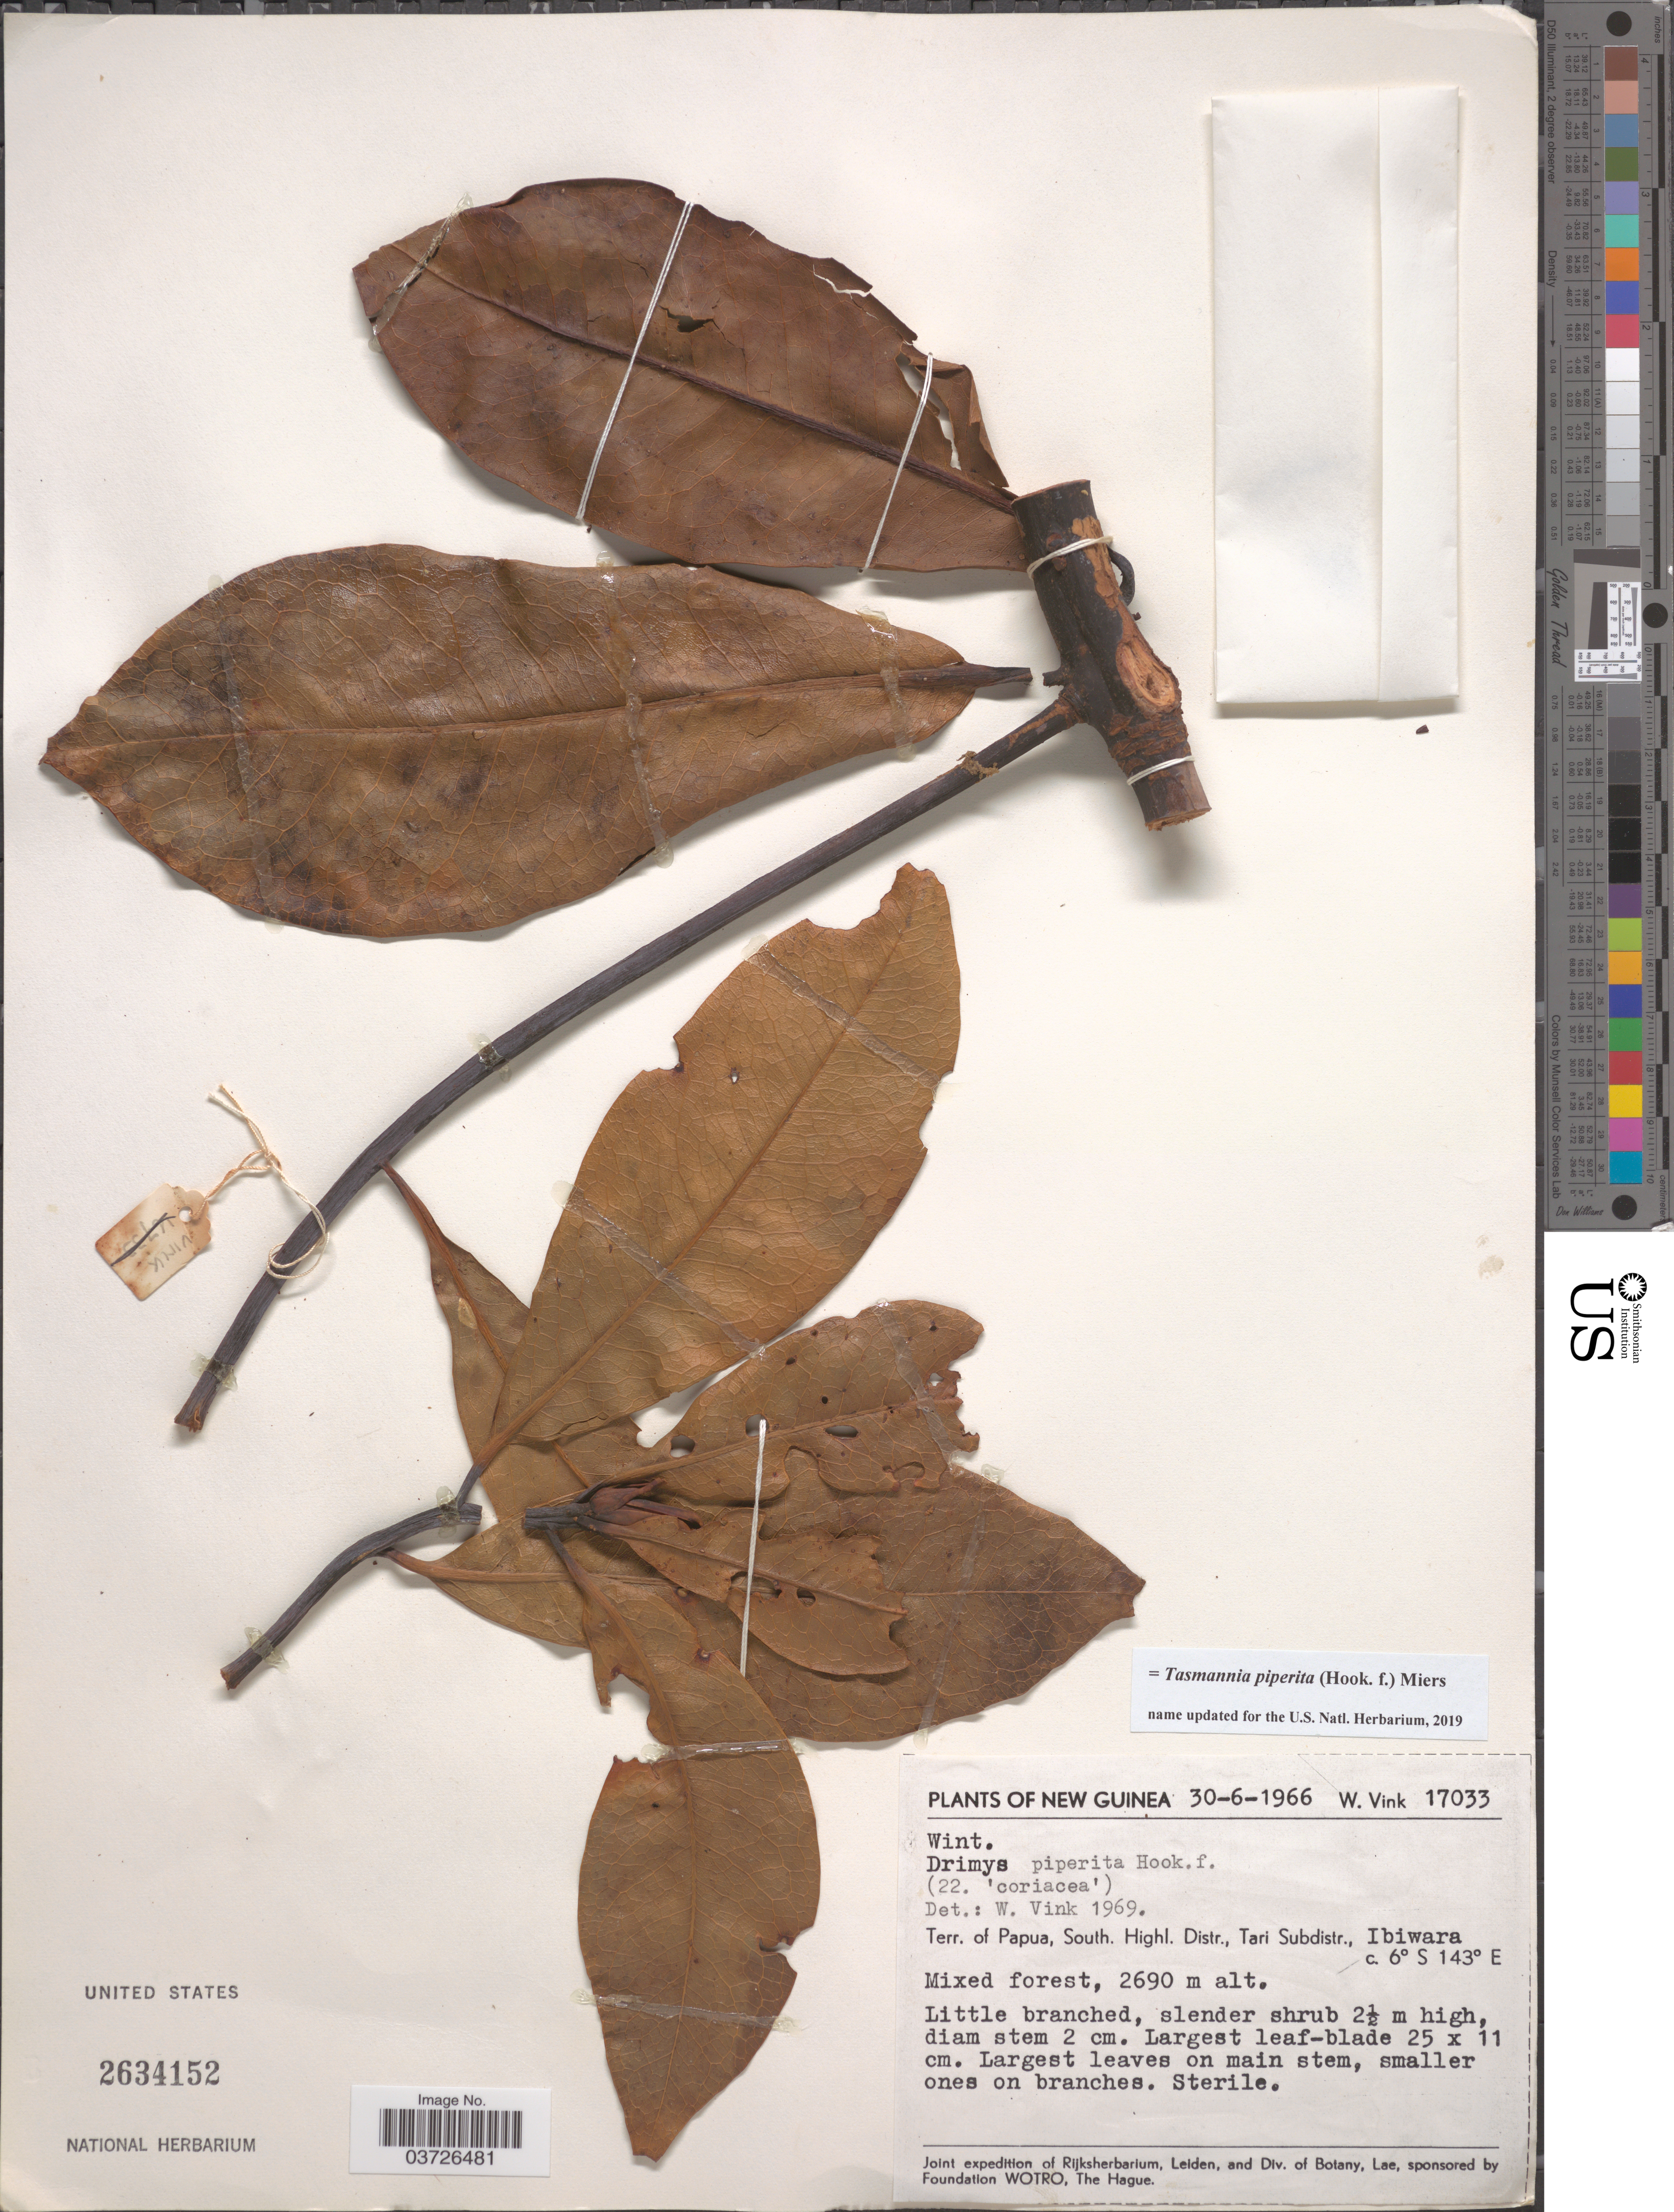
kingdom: Plantae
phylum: Tracheophyta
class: Magnoliopsida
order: Canellales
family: Winteraceae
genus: Tasmannia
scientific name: Tasmannia piperita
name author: (Hook. f.) Miers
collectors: W. Vink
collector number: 17033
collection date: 1966-06-30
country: Papua New Guinea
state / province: Southern Highlands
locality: New Guinea. Terr. of Papua, South. Highl. Distr., Tari Subdistr., Ibiwara.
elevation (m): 2690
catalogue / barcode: US 2634152